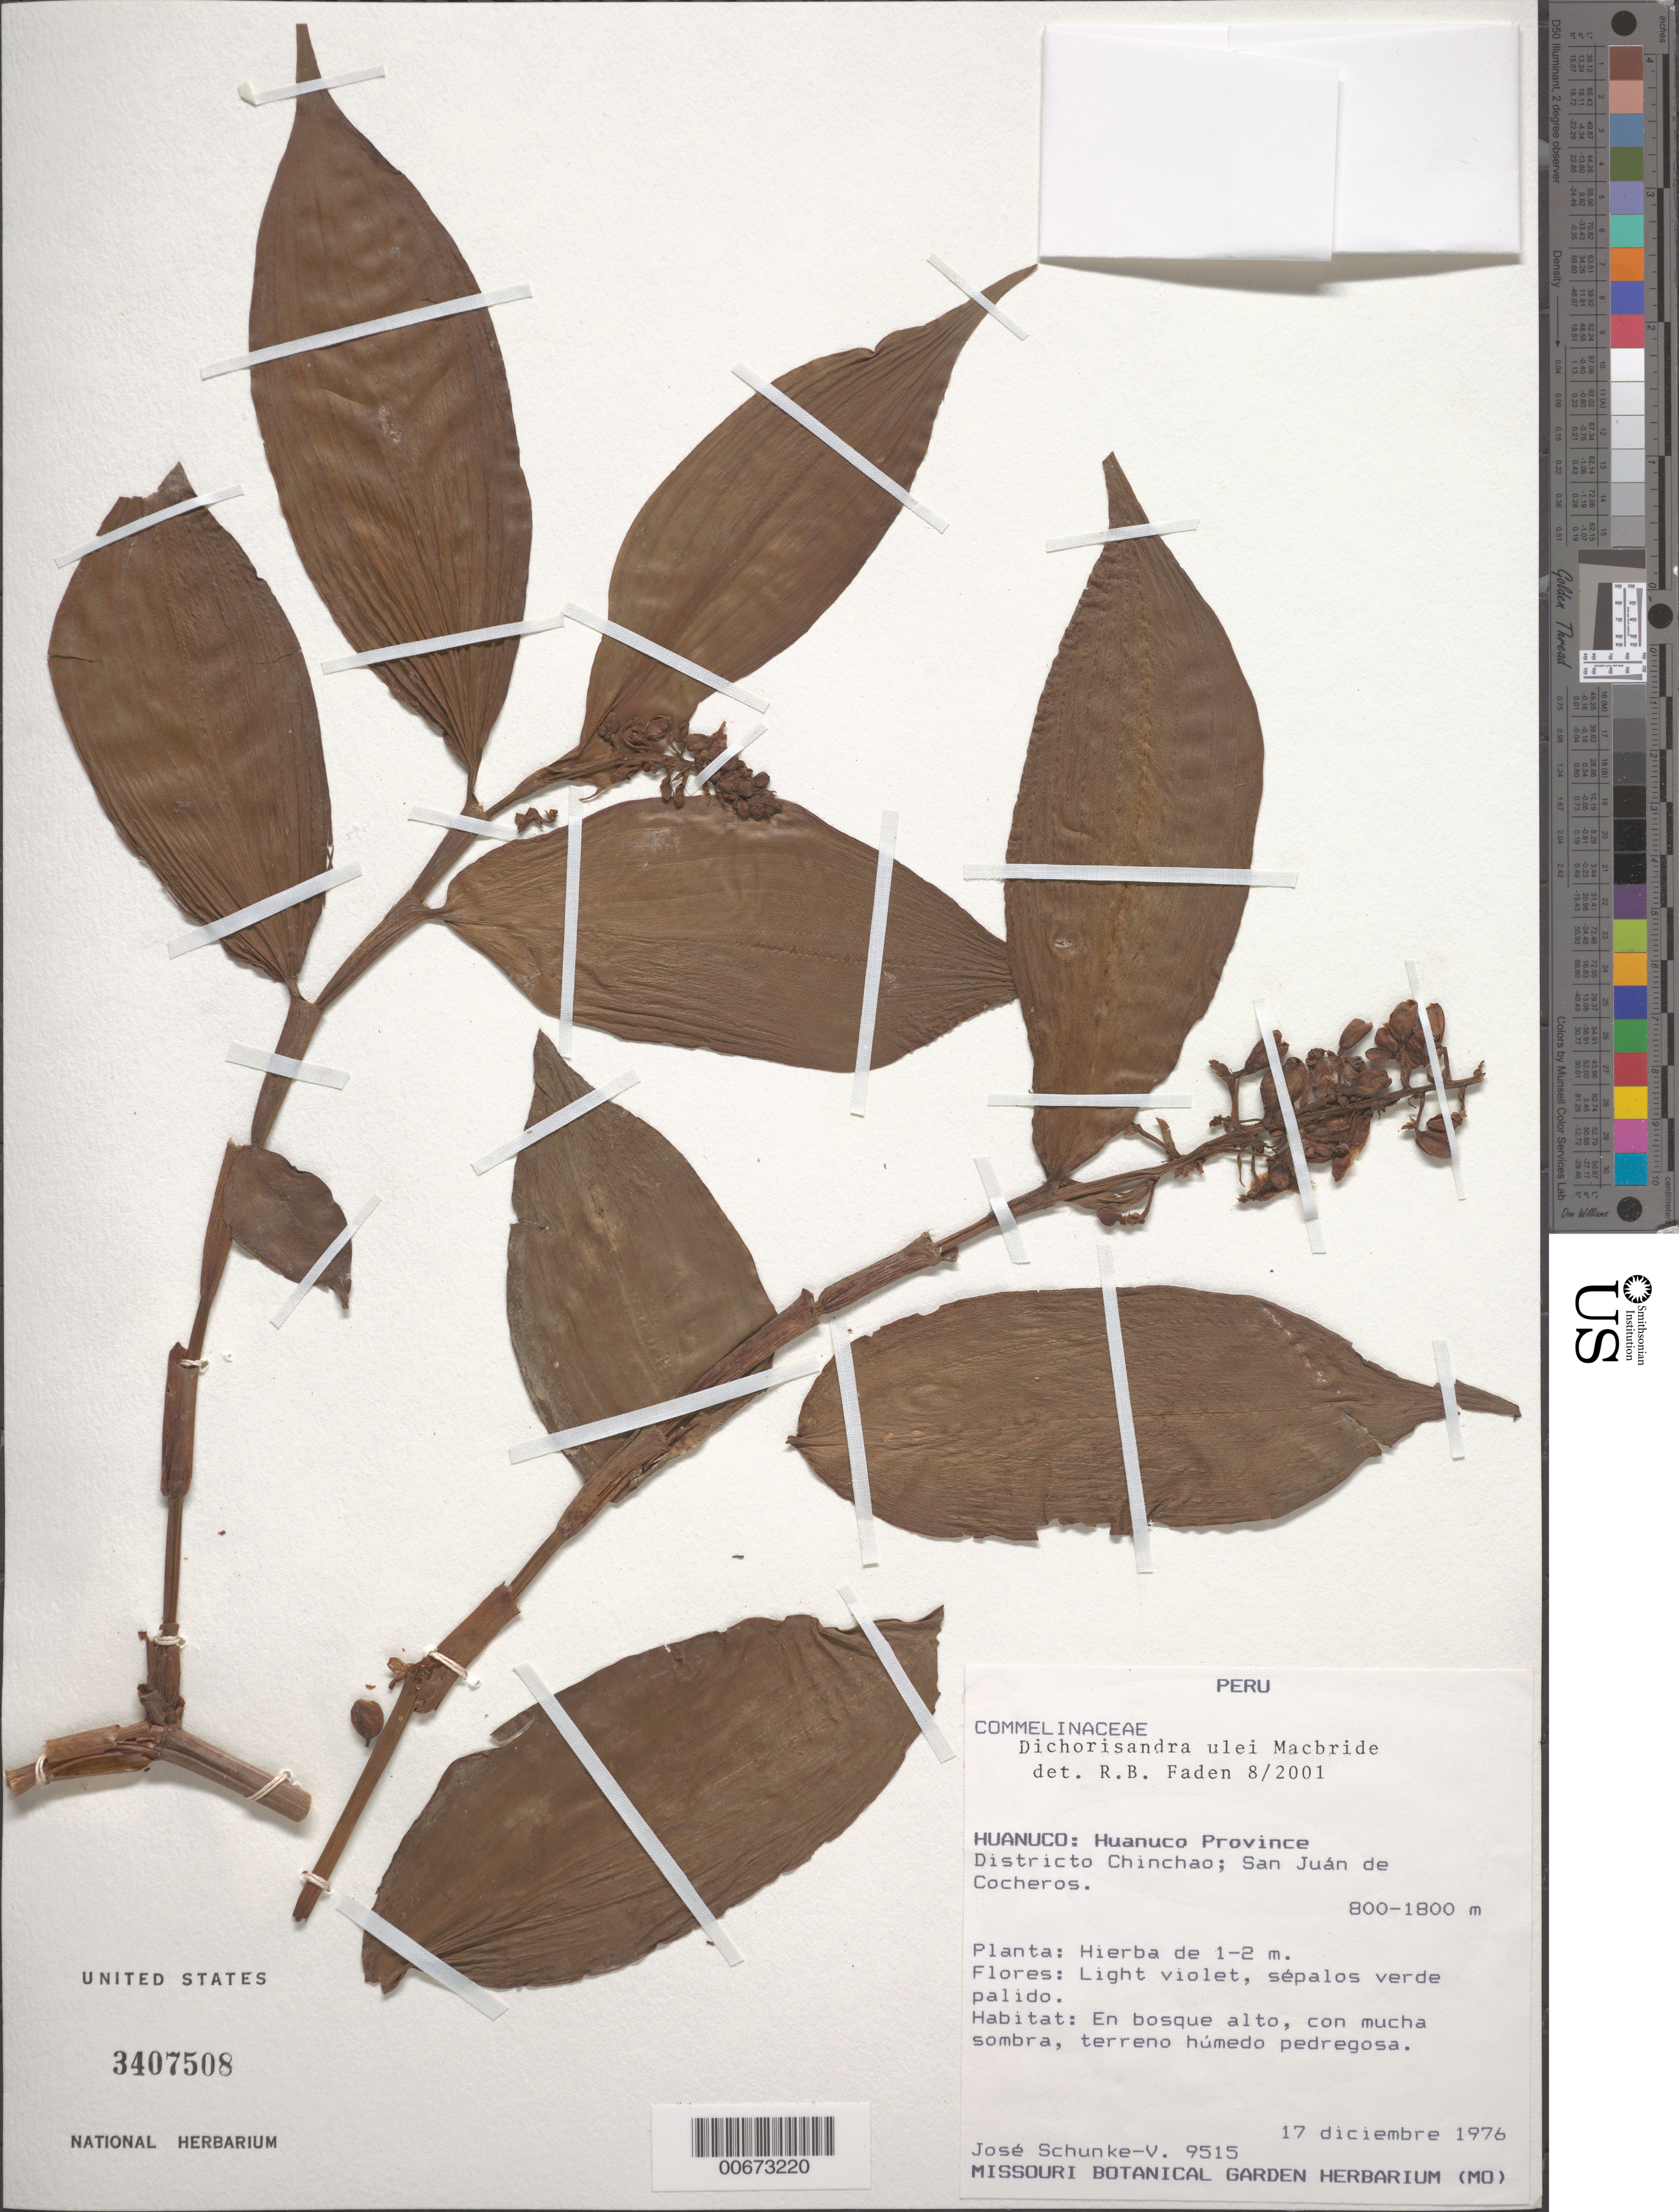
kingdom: Plantae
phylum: Tracheophyta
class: Liliopsida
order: Commelinales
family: Commelinaceae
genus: Dichorisandra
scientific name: Dichorisandra ulei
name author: J.F. Macbr.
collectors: J. Schunke Vigo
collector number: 9515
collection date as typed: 17 Dec 1976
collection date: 1976-12-17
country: Peru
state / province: Huánuco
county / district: Huánuco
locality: Chinchao, San Juan de Cocheros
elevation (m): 800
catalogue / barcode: US 3407508